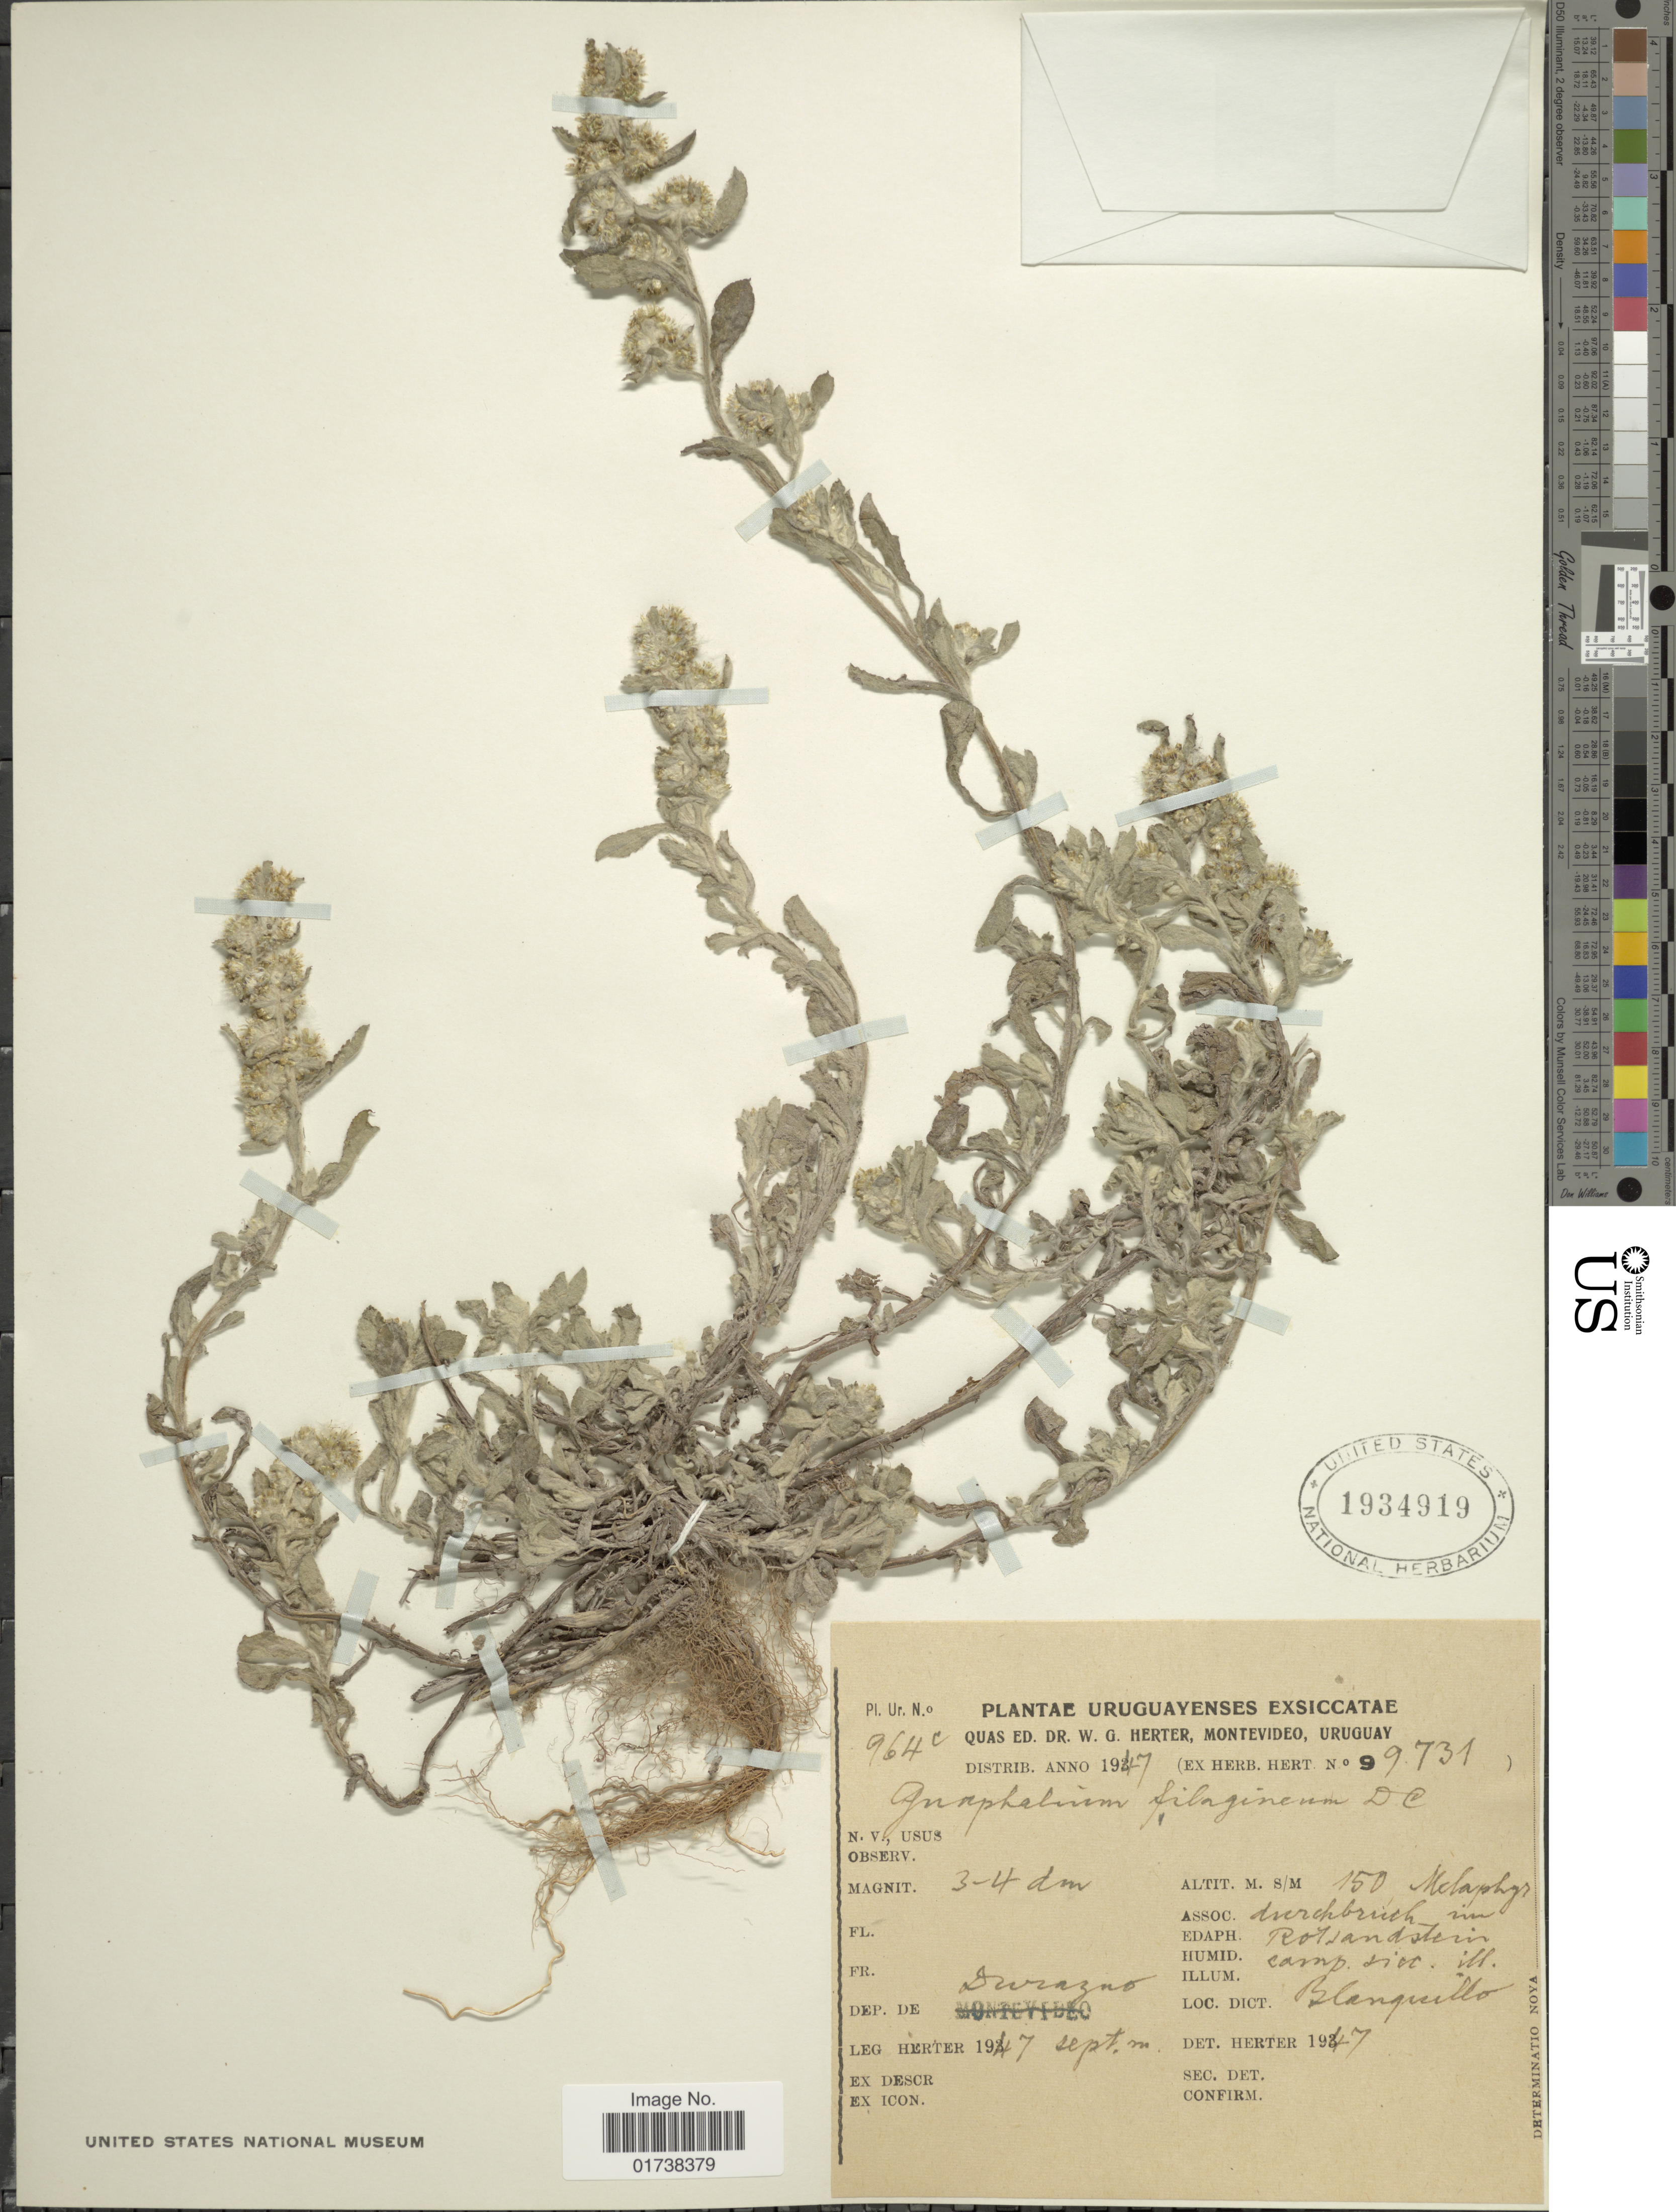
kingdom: Plantae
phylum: Tracheophyta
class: Magnoliopsida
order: Asterales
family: Asteraceae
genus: Gamochaeta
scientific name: Gamochaeta filaginea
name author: (DC.) Cabrera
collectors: W. G. Herter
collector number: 9731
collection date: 1947-09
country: Uruguay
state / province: Durazno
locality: Dep. de. Durazno, Blanquillo.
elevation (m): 150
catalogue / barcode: US 1934919